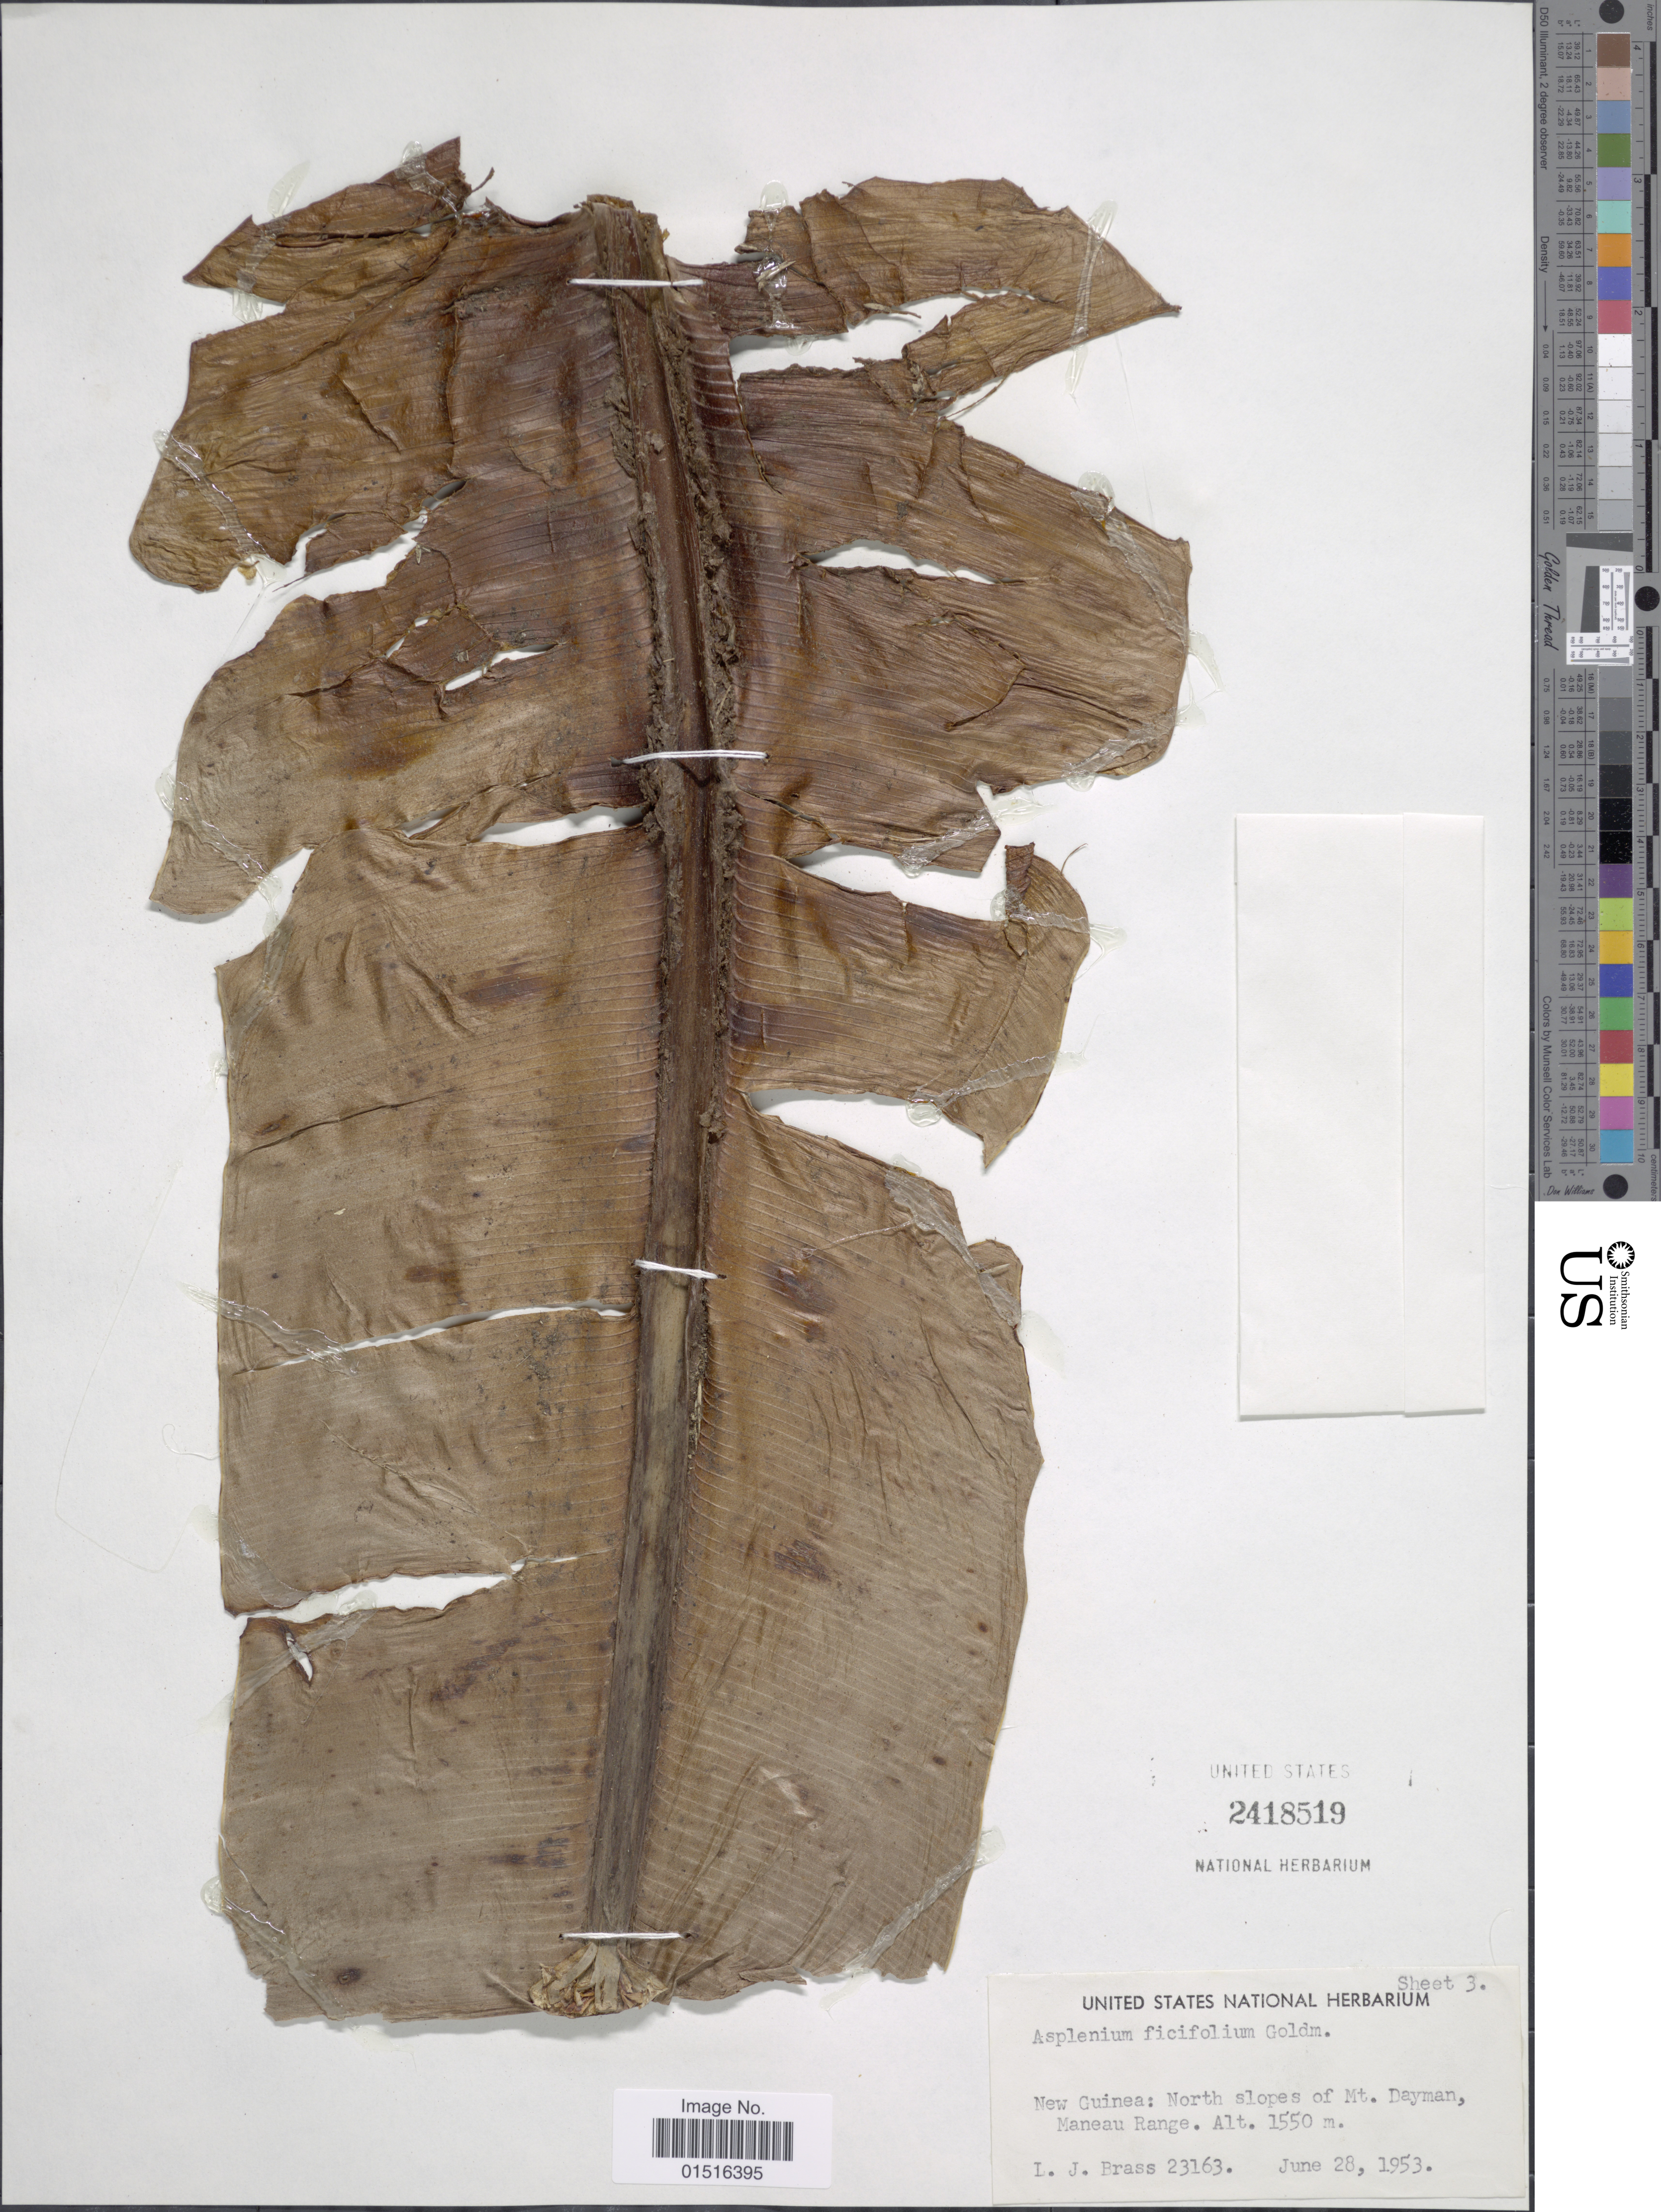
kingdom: Plantae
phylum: Tracheophyta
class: Polypodiopsida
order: Polypodiales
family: Aspleniaceae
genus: Asplenium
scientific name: Asplenium ficifolium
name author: Goldm.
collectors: L. J. Brass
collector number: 23163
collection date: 1953-06-28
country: Papua New Guinea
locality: New Guinea: North slopes of Mt. Dayman, Maneau Range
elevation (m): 1550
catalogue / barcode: US 2418519